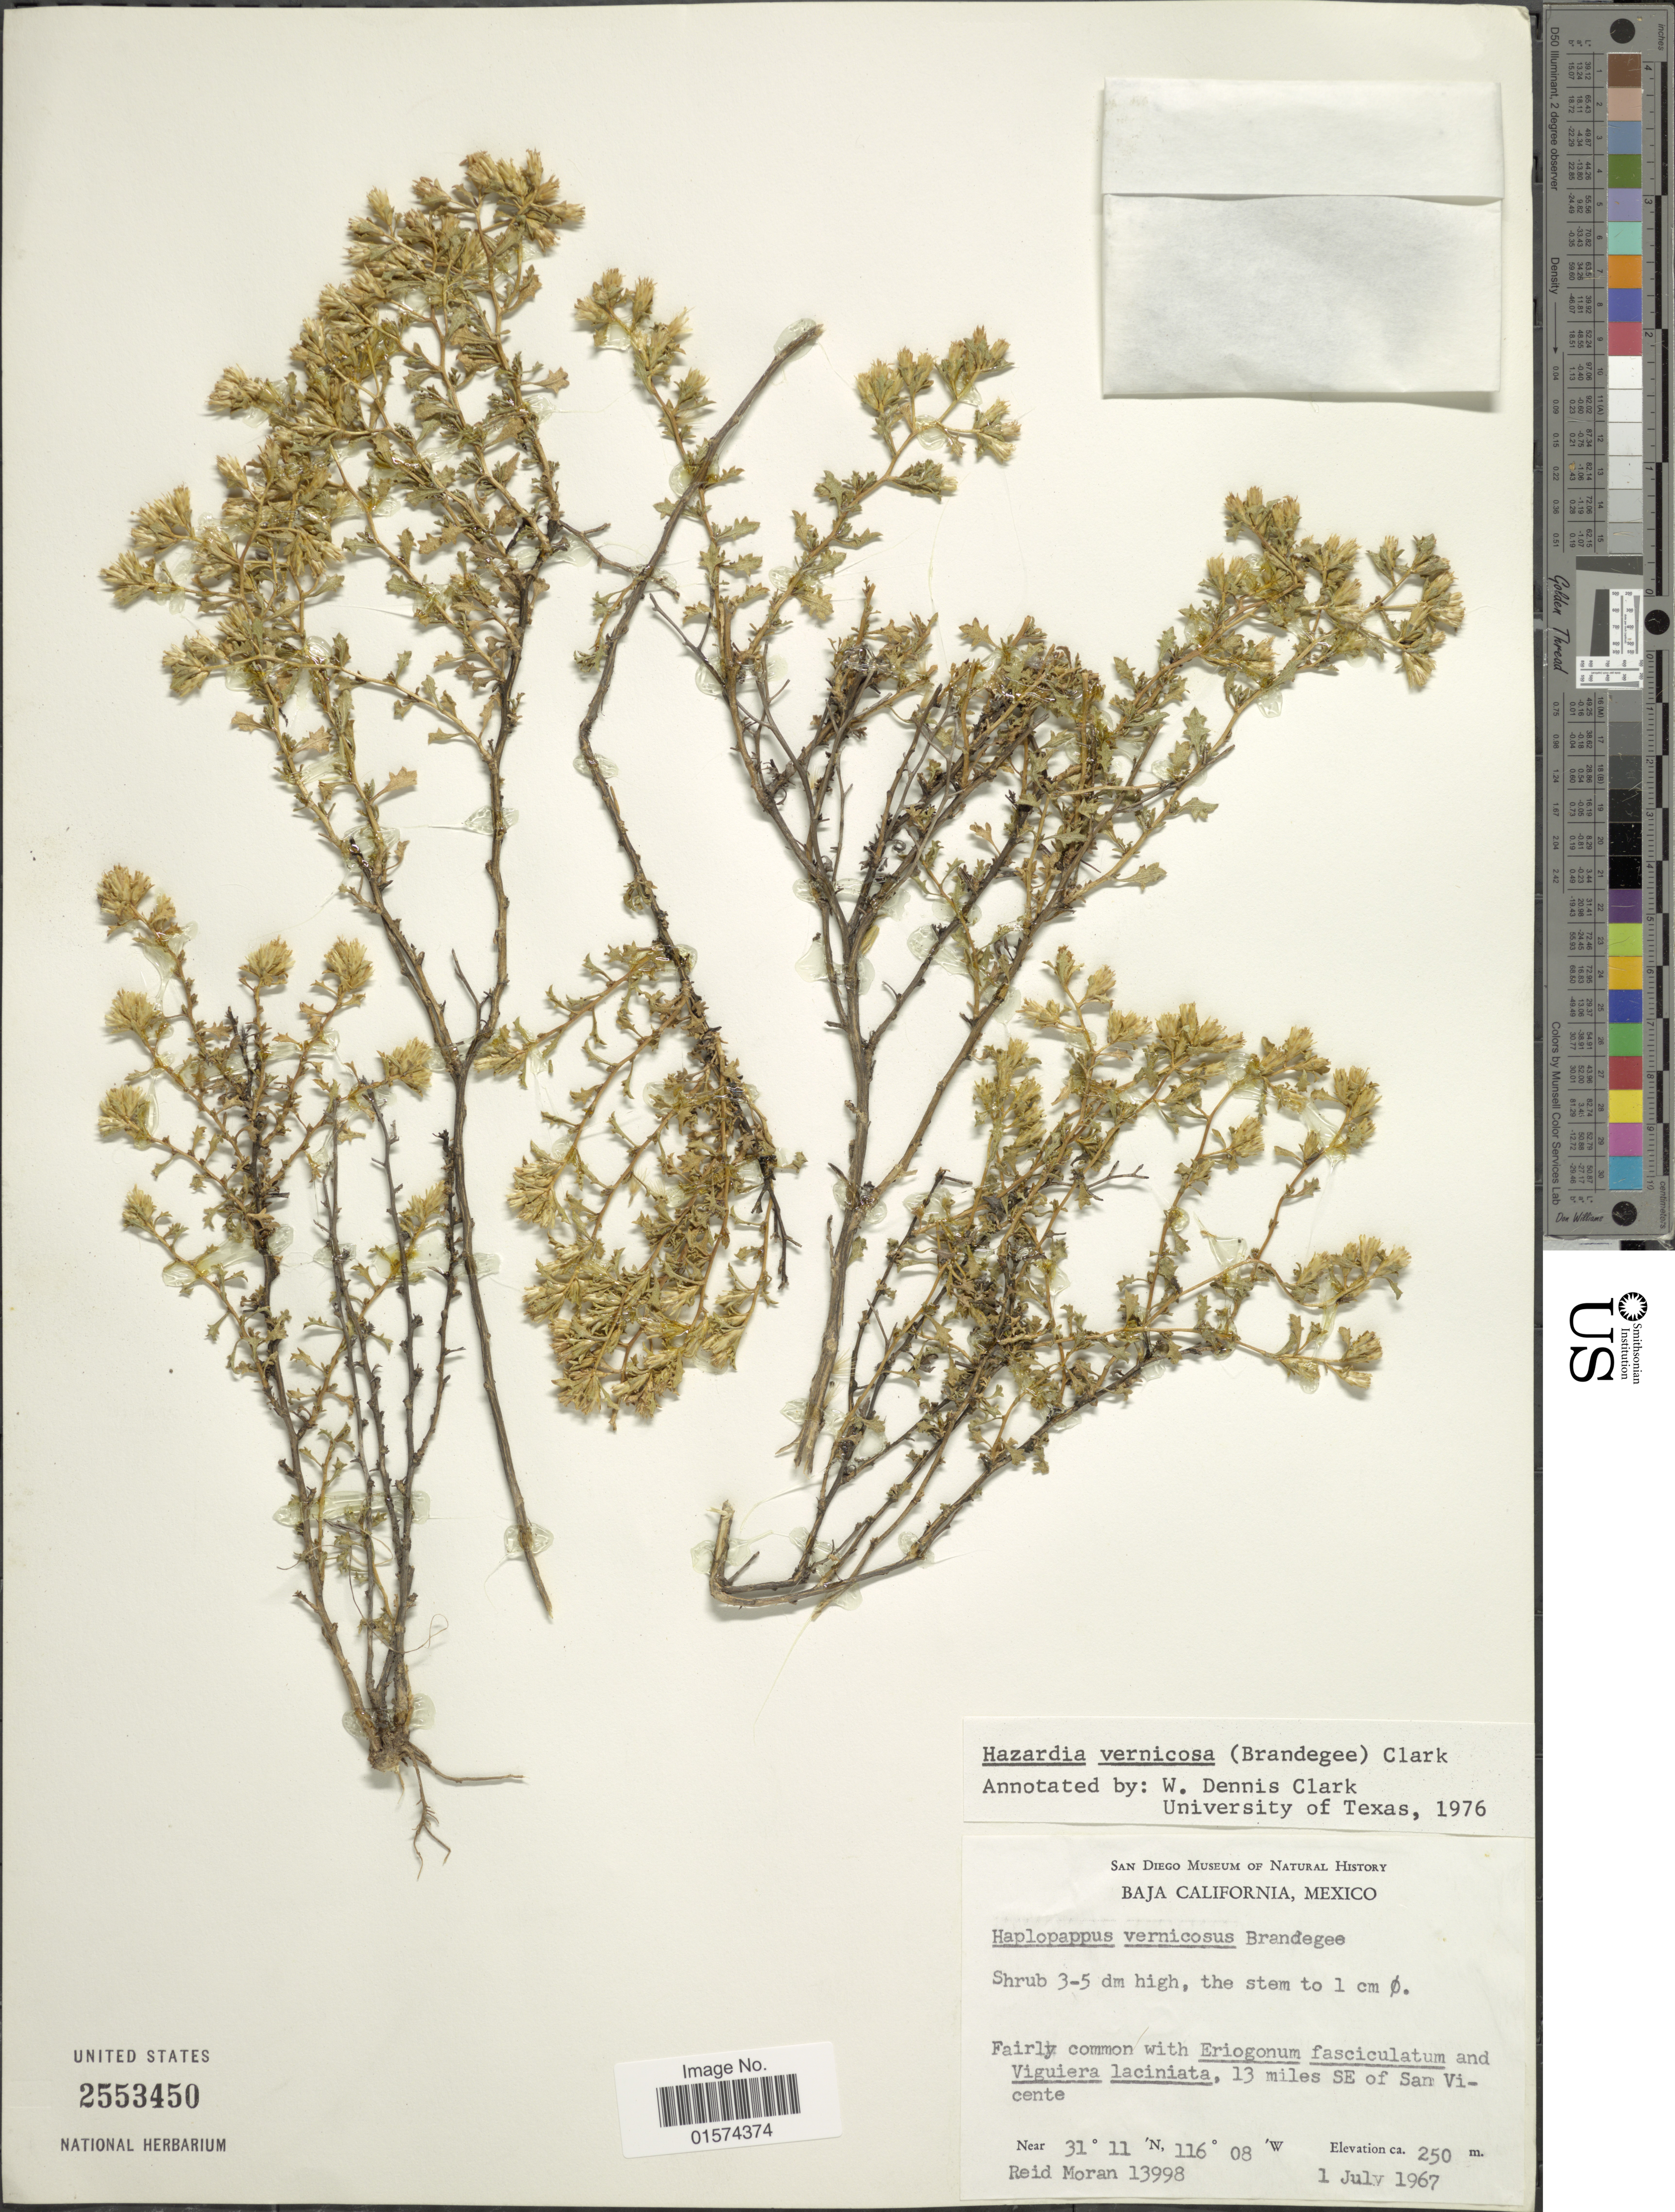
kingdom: Plantae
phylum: Tracheophyta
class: Magnoliopsida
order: Asterales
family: Asteraceae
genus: Hazardia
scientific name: Hazardia vernicosa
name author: (Brandegee) W.D. Clark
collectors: R. V. Moran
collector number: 13998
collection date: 1967-07-01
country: Mexico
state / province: Baja California Sur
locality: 13 miles SE of San Vicente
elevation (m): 250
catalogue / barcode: US 2553450